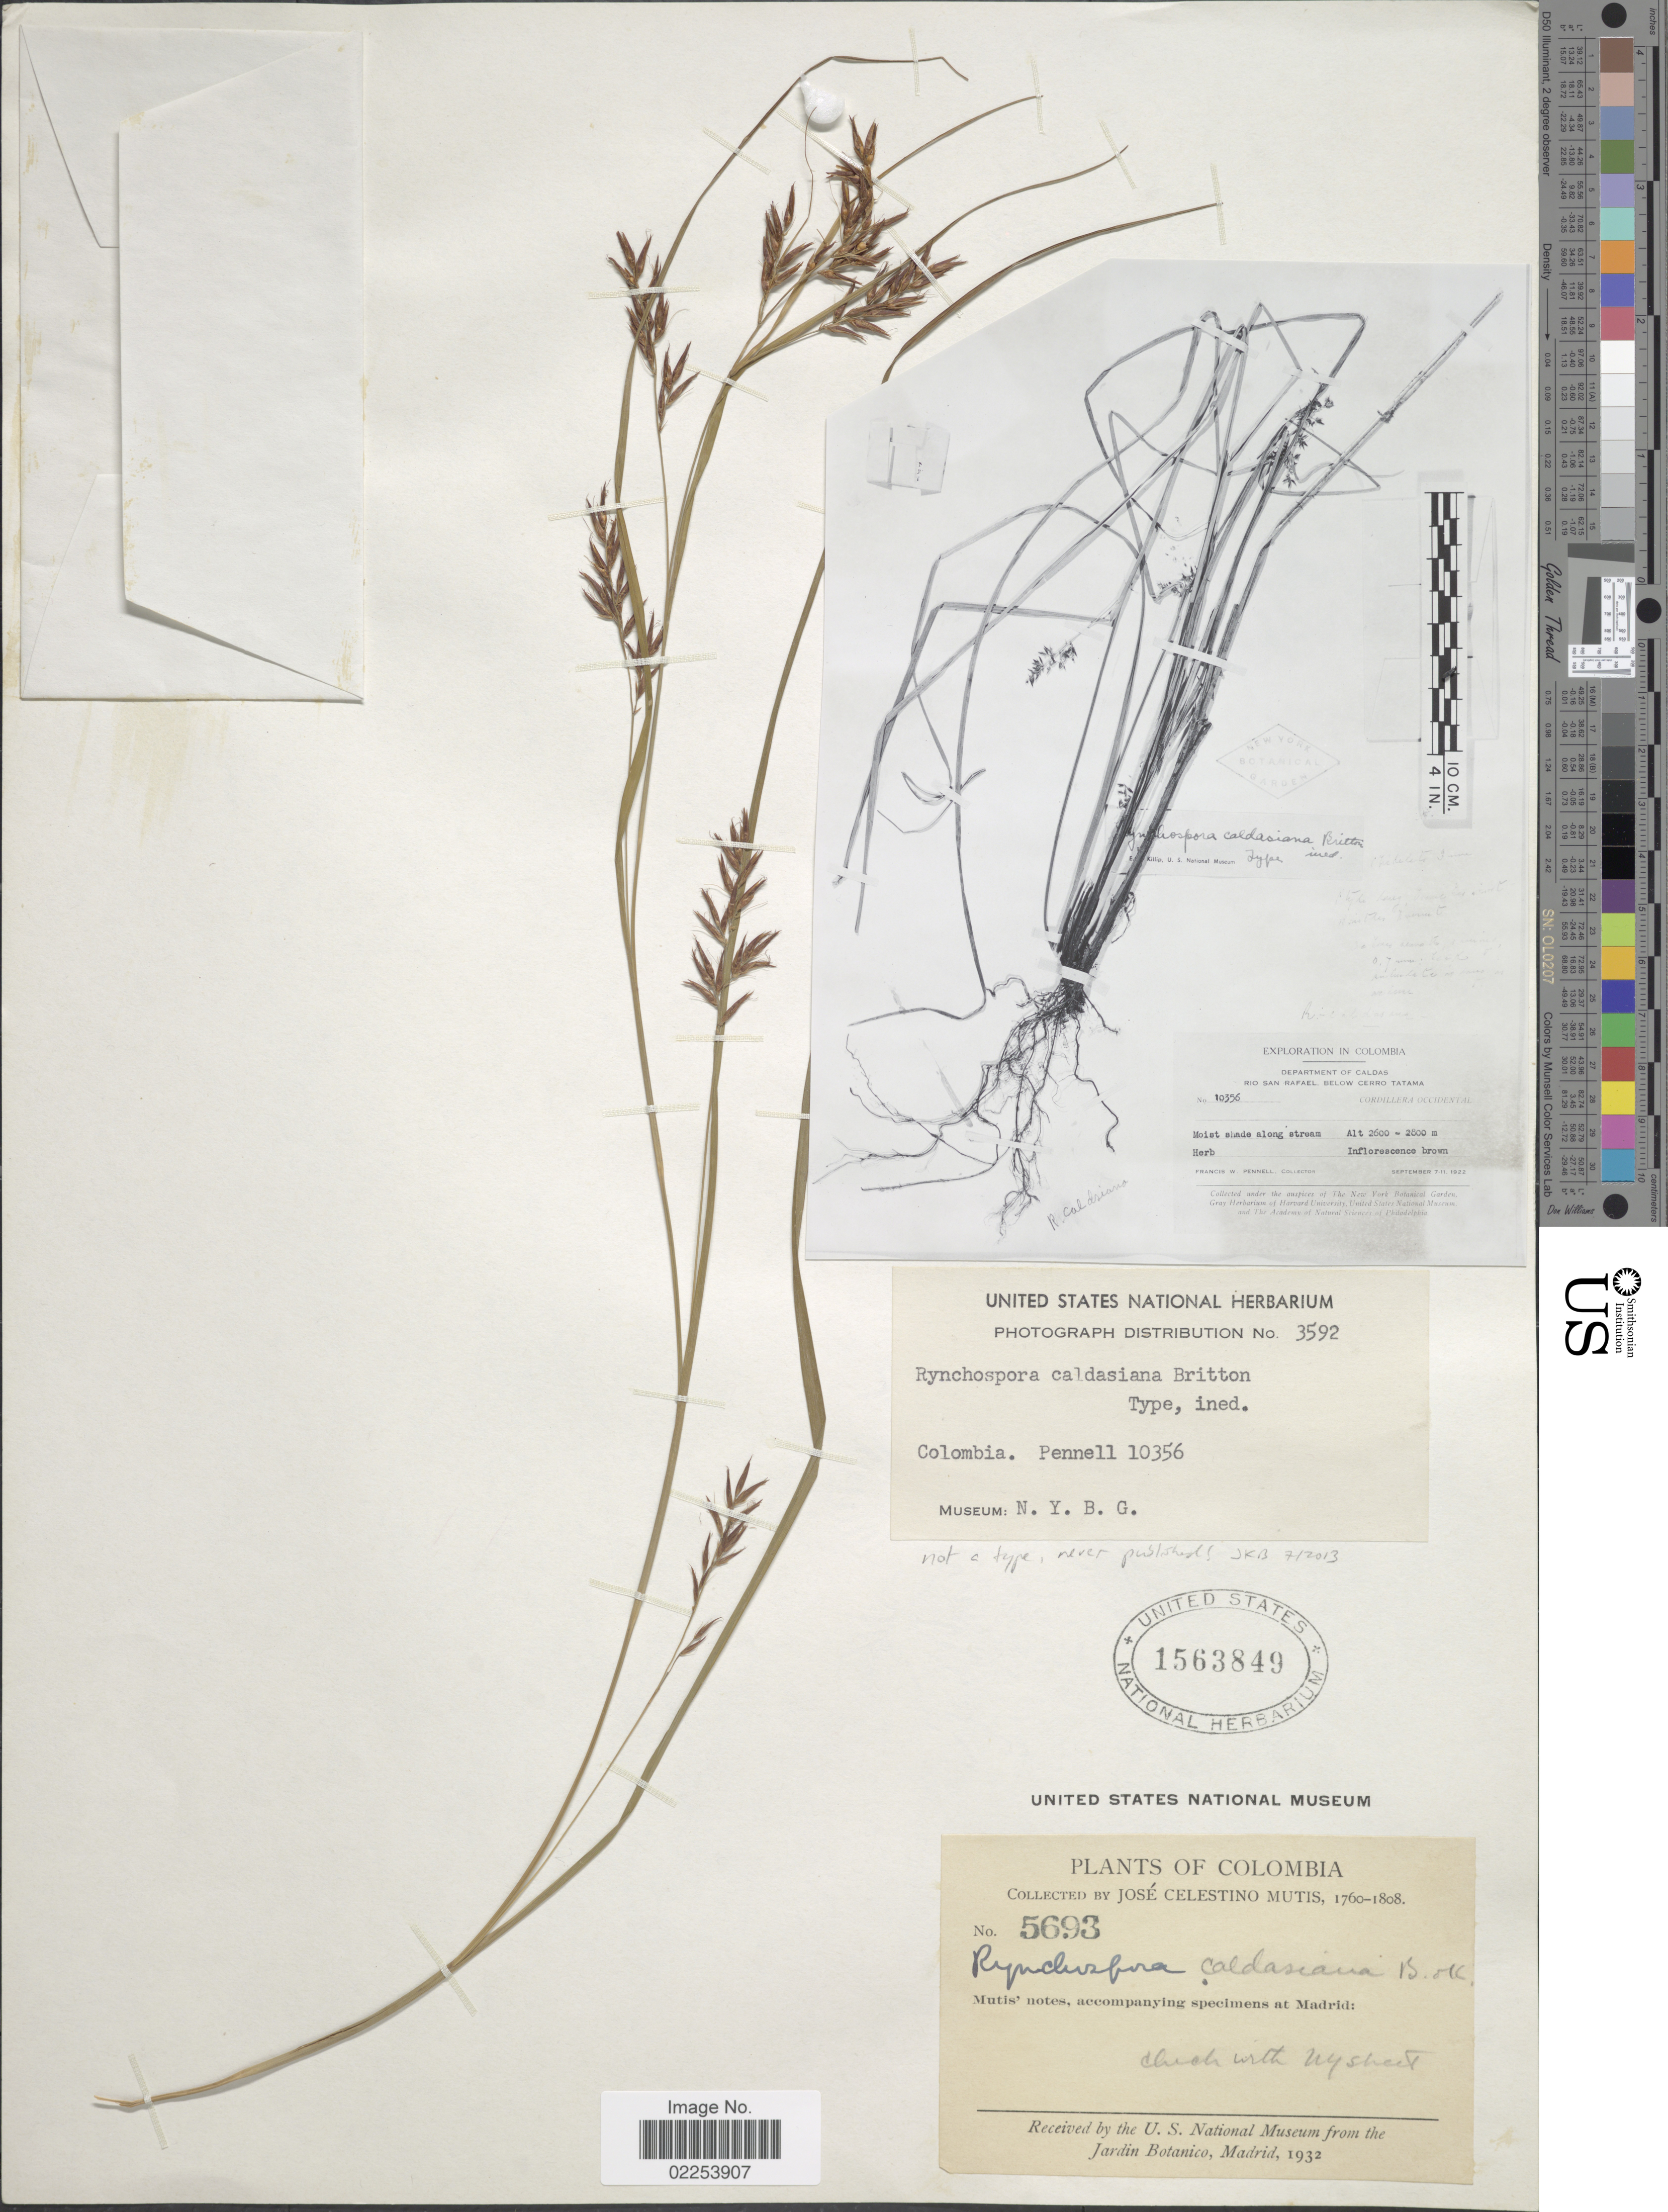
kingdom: Plantae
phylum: Tracheophyta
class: Liliopsida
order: Poales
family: Cyperaceae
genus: Rhynchospora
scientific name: Rhynchospora caldasiana, ined.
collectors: F. W. Pennell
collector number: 10356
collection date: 1922-09-07/1922-09-11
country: Colombia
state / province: Caldas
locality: Rio San Rafael Below Cerro Tatama, Cordillera Occidental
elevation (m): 2600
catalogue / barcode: US 1563849-2